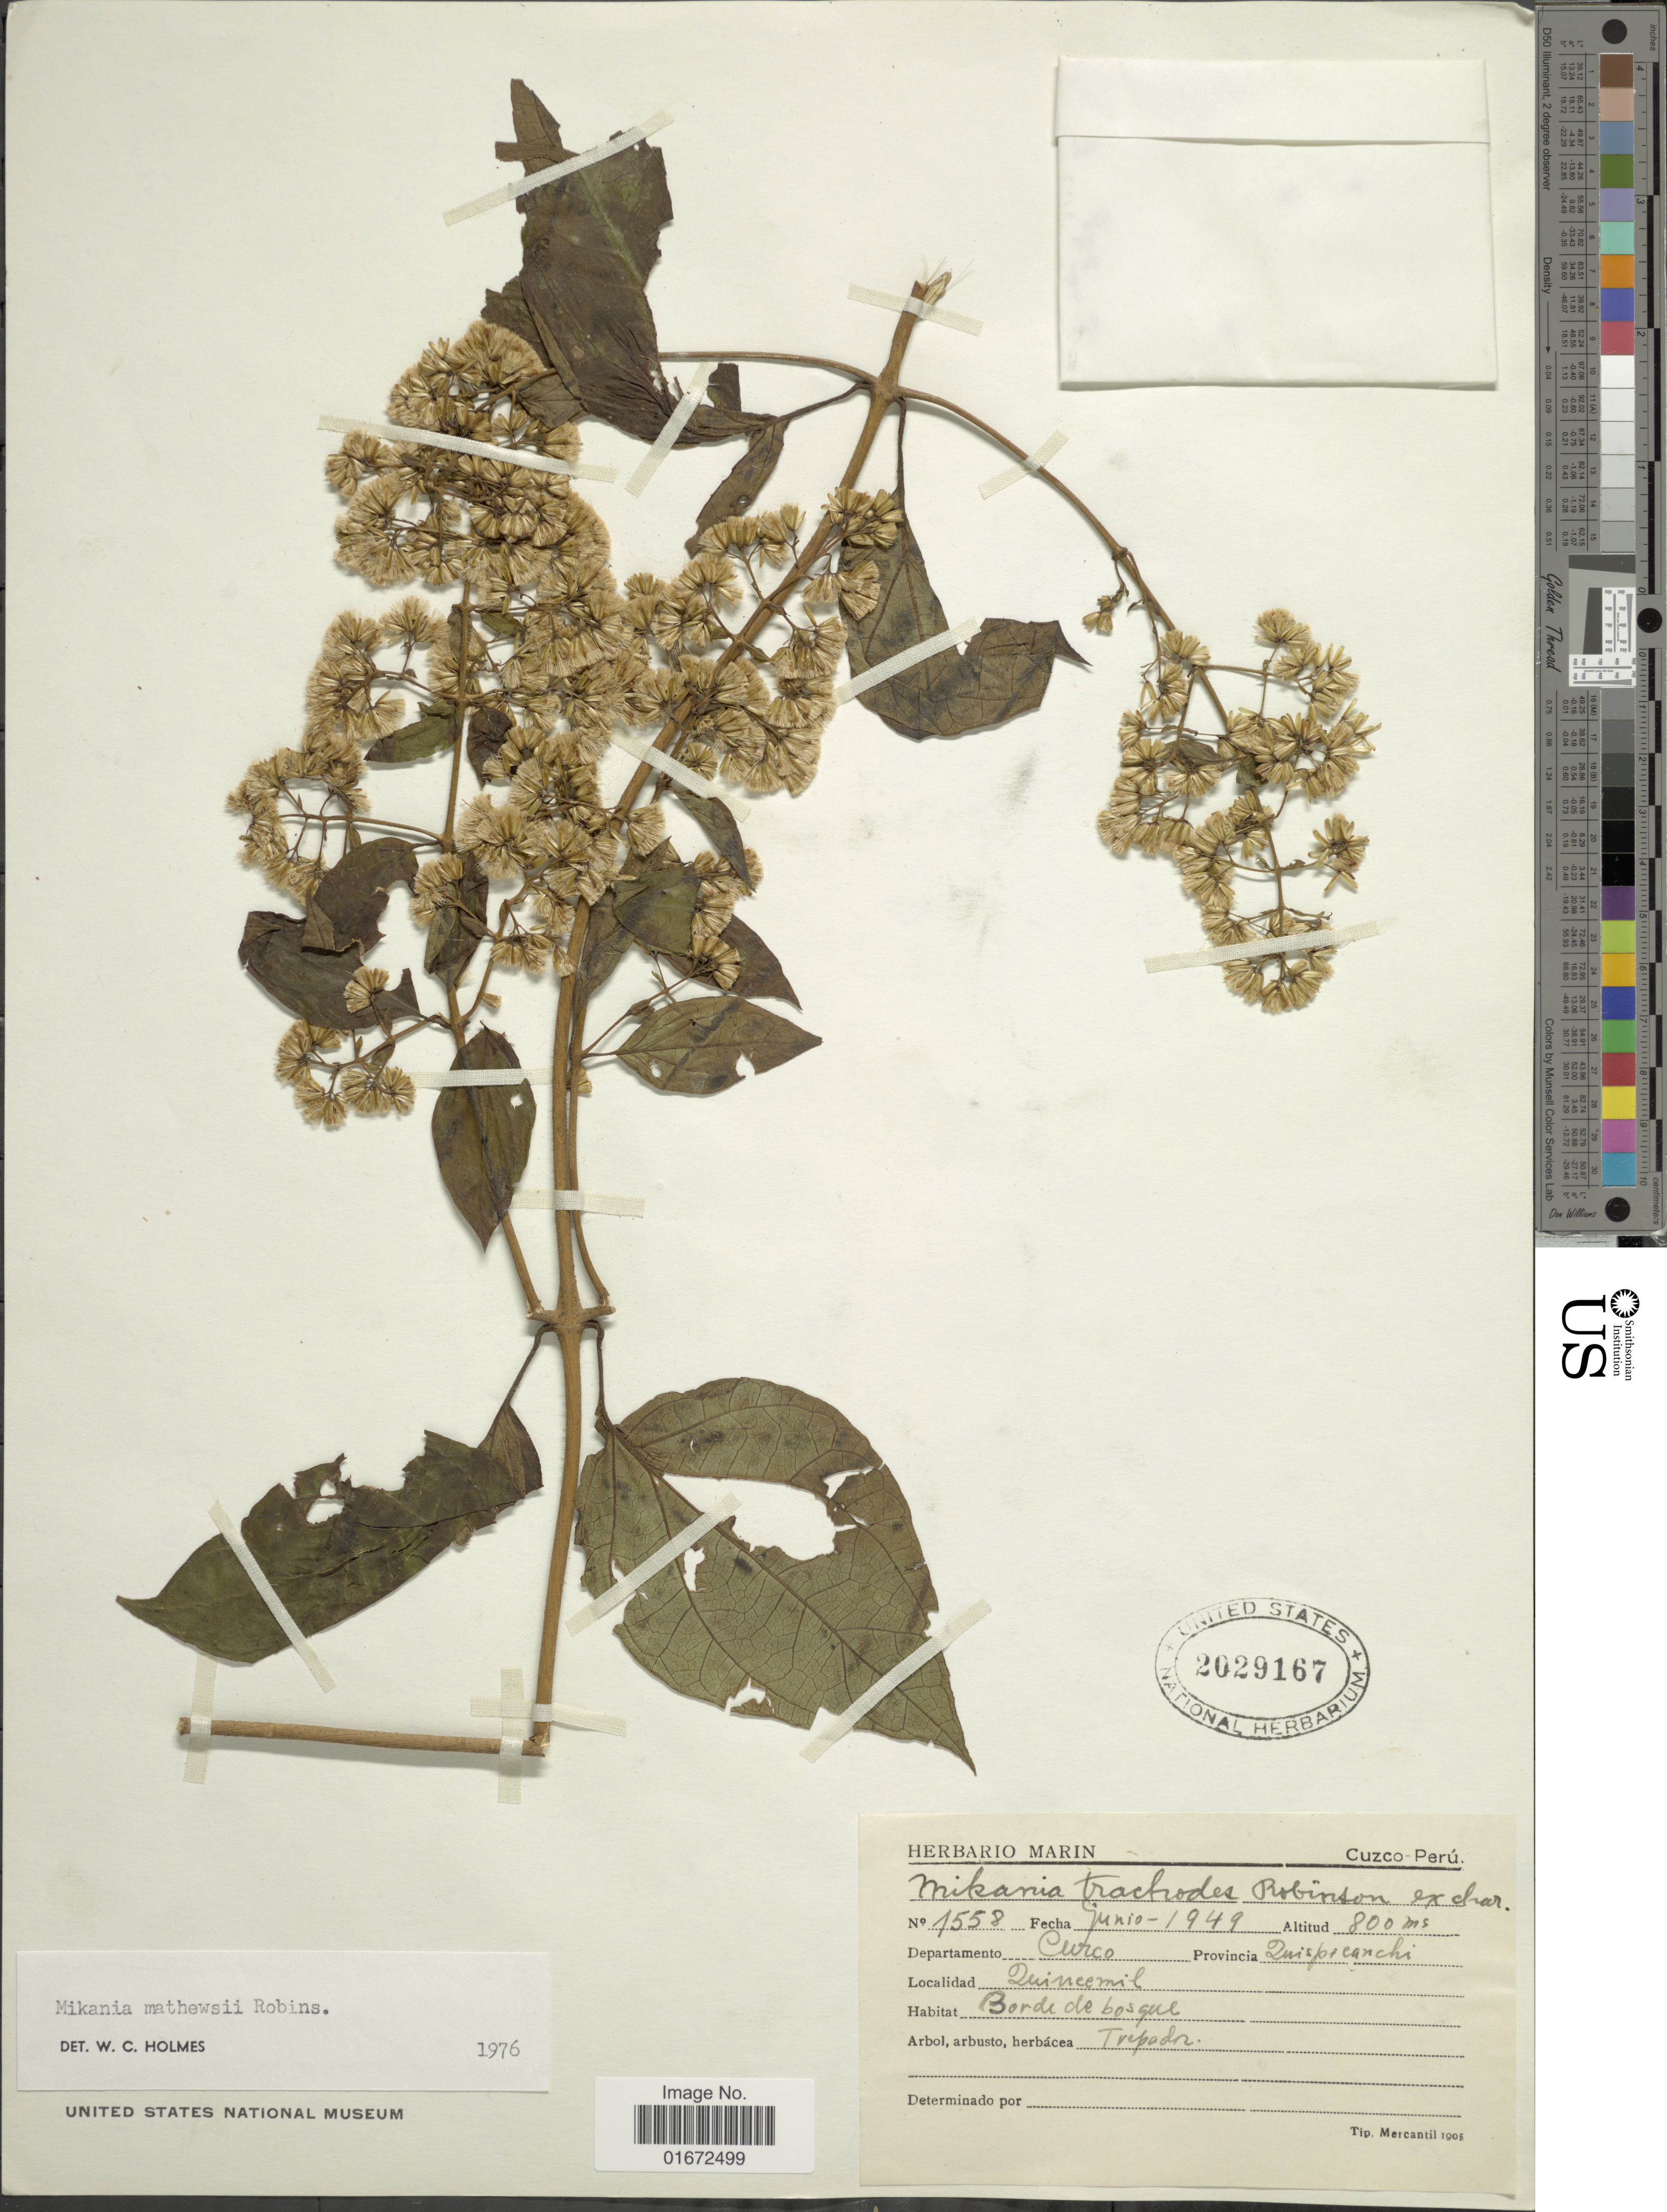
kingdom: Plantae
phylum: Tracheophyta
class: Magnoliopsida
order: Asterales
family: Asteraceae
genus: Mikania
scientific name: Mikania mathewsii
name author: B.L. Rob.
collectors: ex herb. Marin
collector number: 1558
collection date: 1949-06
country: Peru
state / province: Cusco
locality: Quincemil, Provincia Quispicanchi, Departamento Cuzco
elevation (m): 800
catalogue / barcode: US 2029167